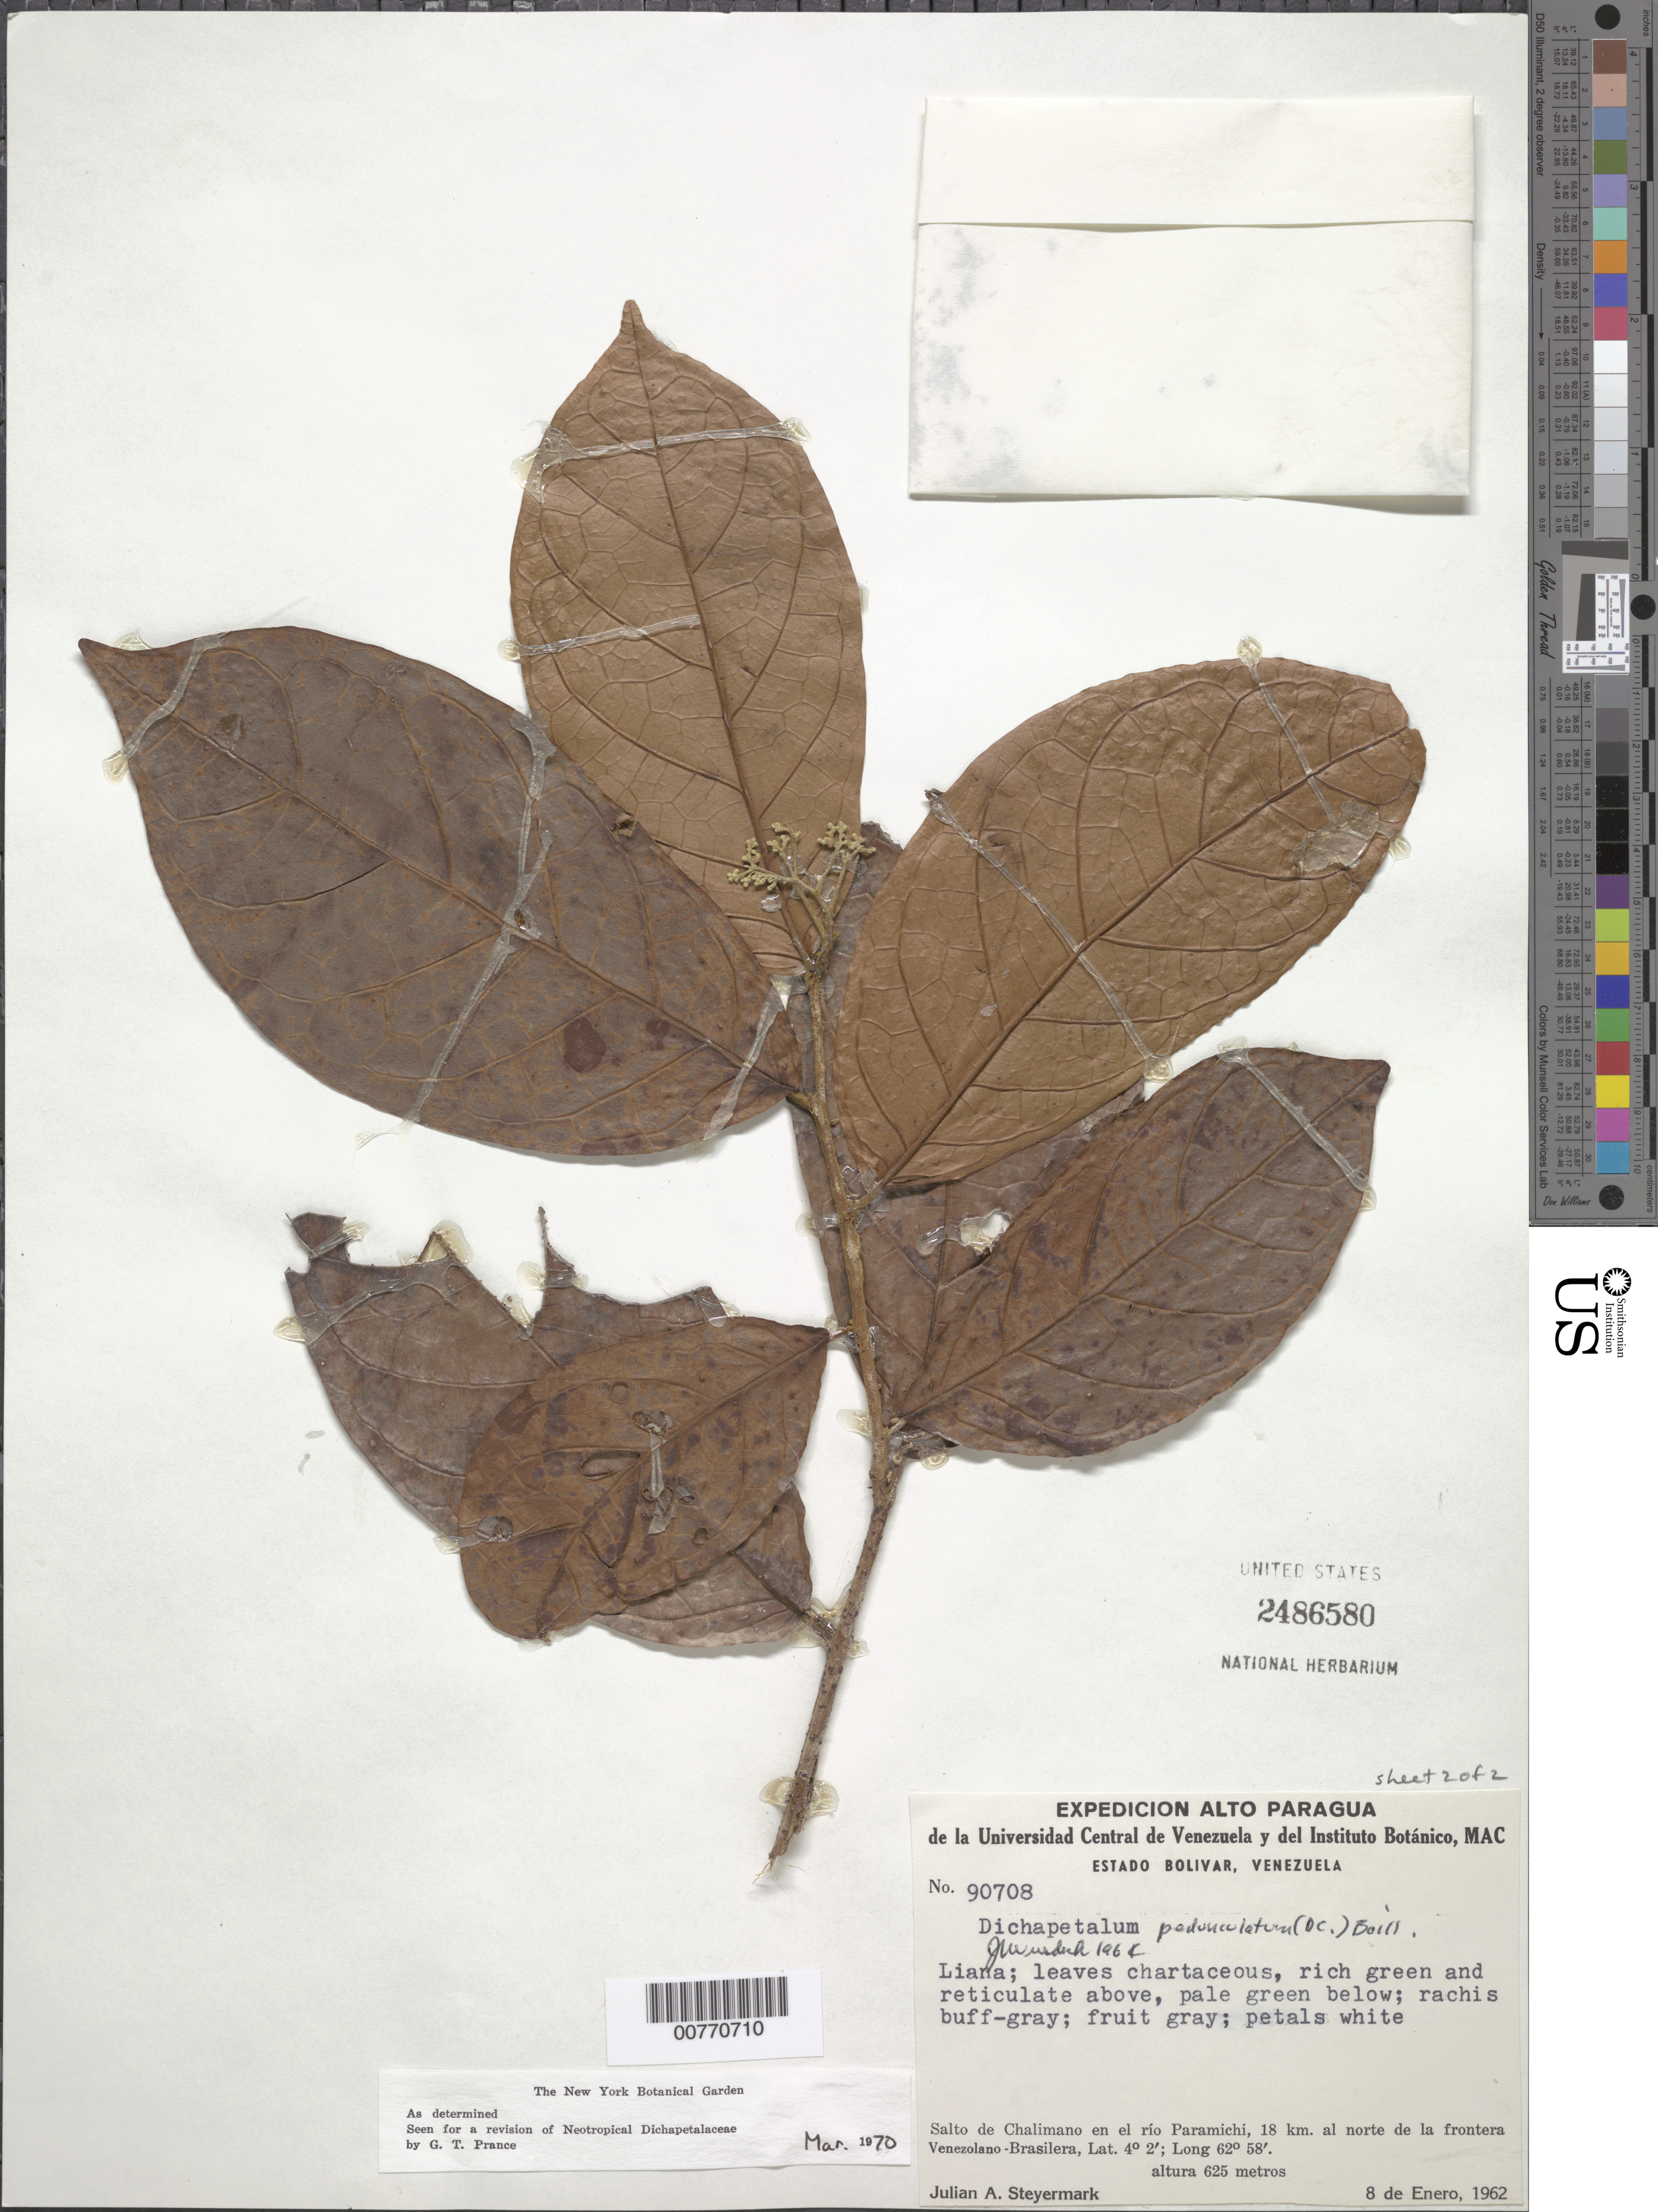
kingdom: Plantae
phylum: Tracheophyta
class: Magnoliopsida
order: Malpighiales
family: Dichapetalaceae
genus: Dichapetalum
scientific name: Dichapetalum pedunculatum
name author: (DC.) Baill.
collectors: J. Steyermark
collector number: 90708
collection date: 1962-01-08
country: Venezuela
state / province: Bolivar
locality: Salto de Chalimano en el río Paramichi, 18 km. al norte de la frontera Venezolano-Brasilera.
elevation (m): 625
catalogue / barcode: US 2486580